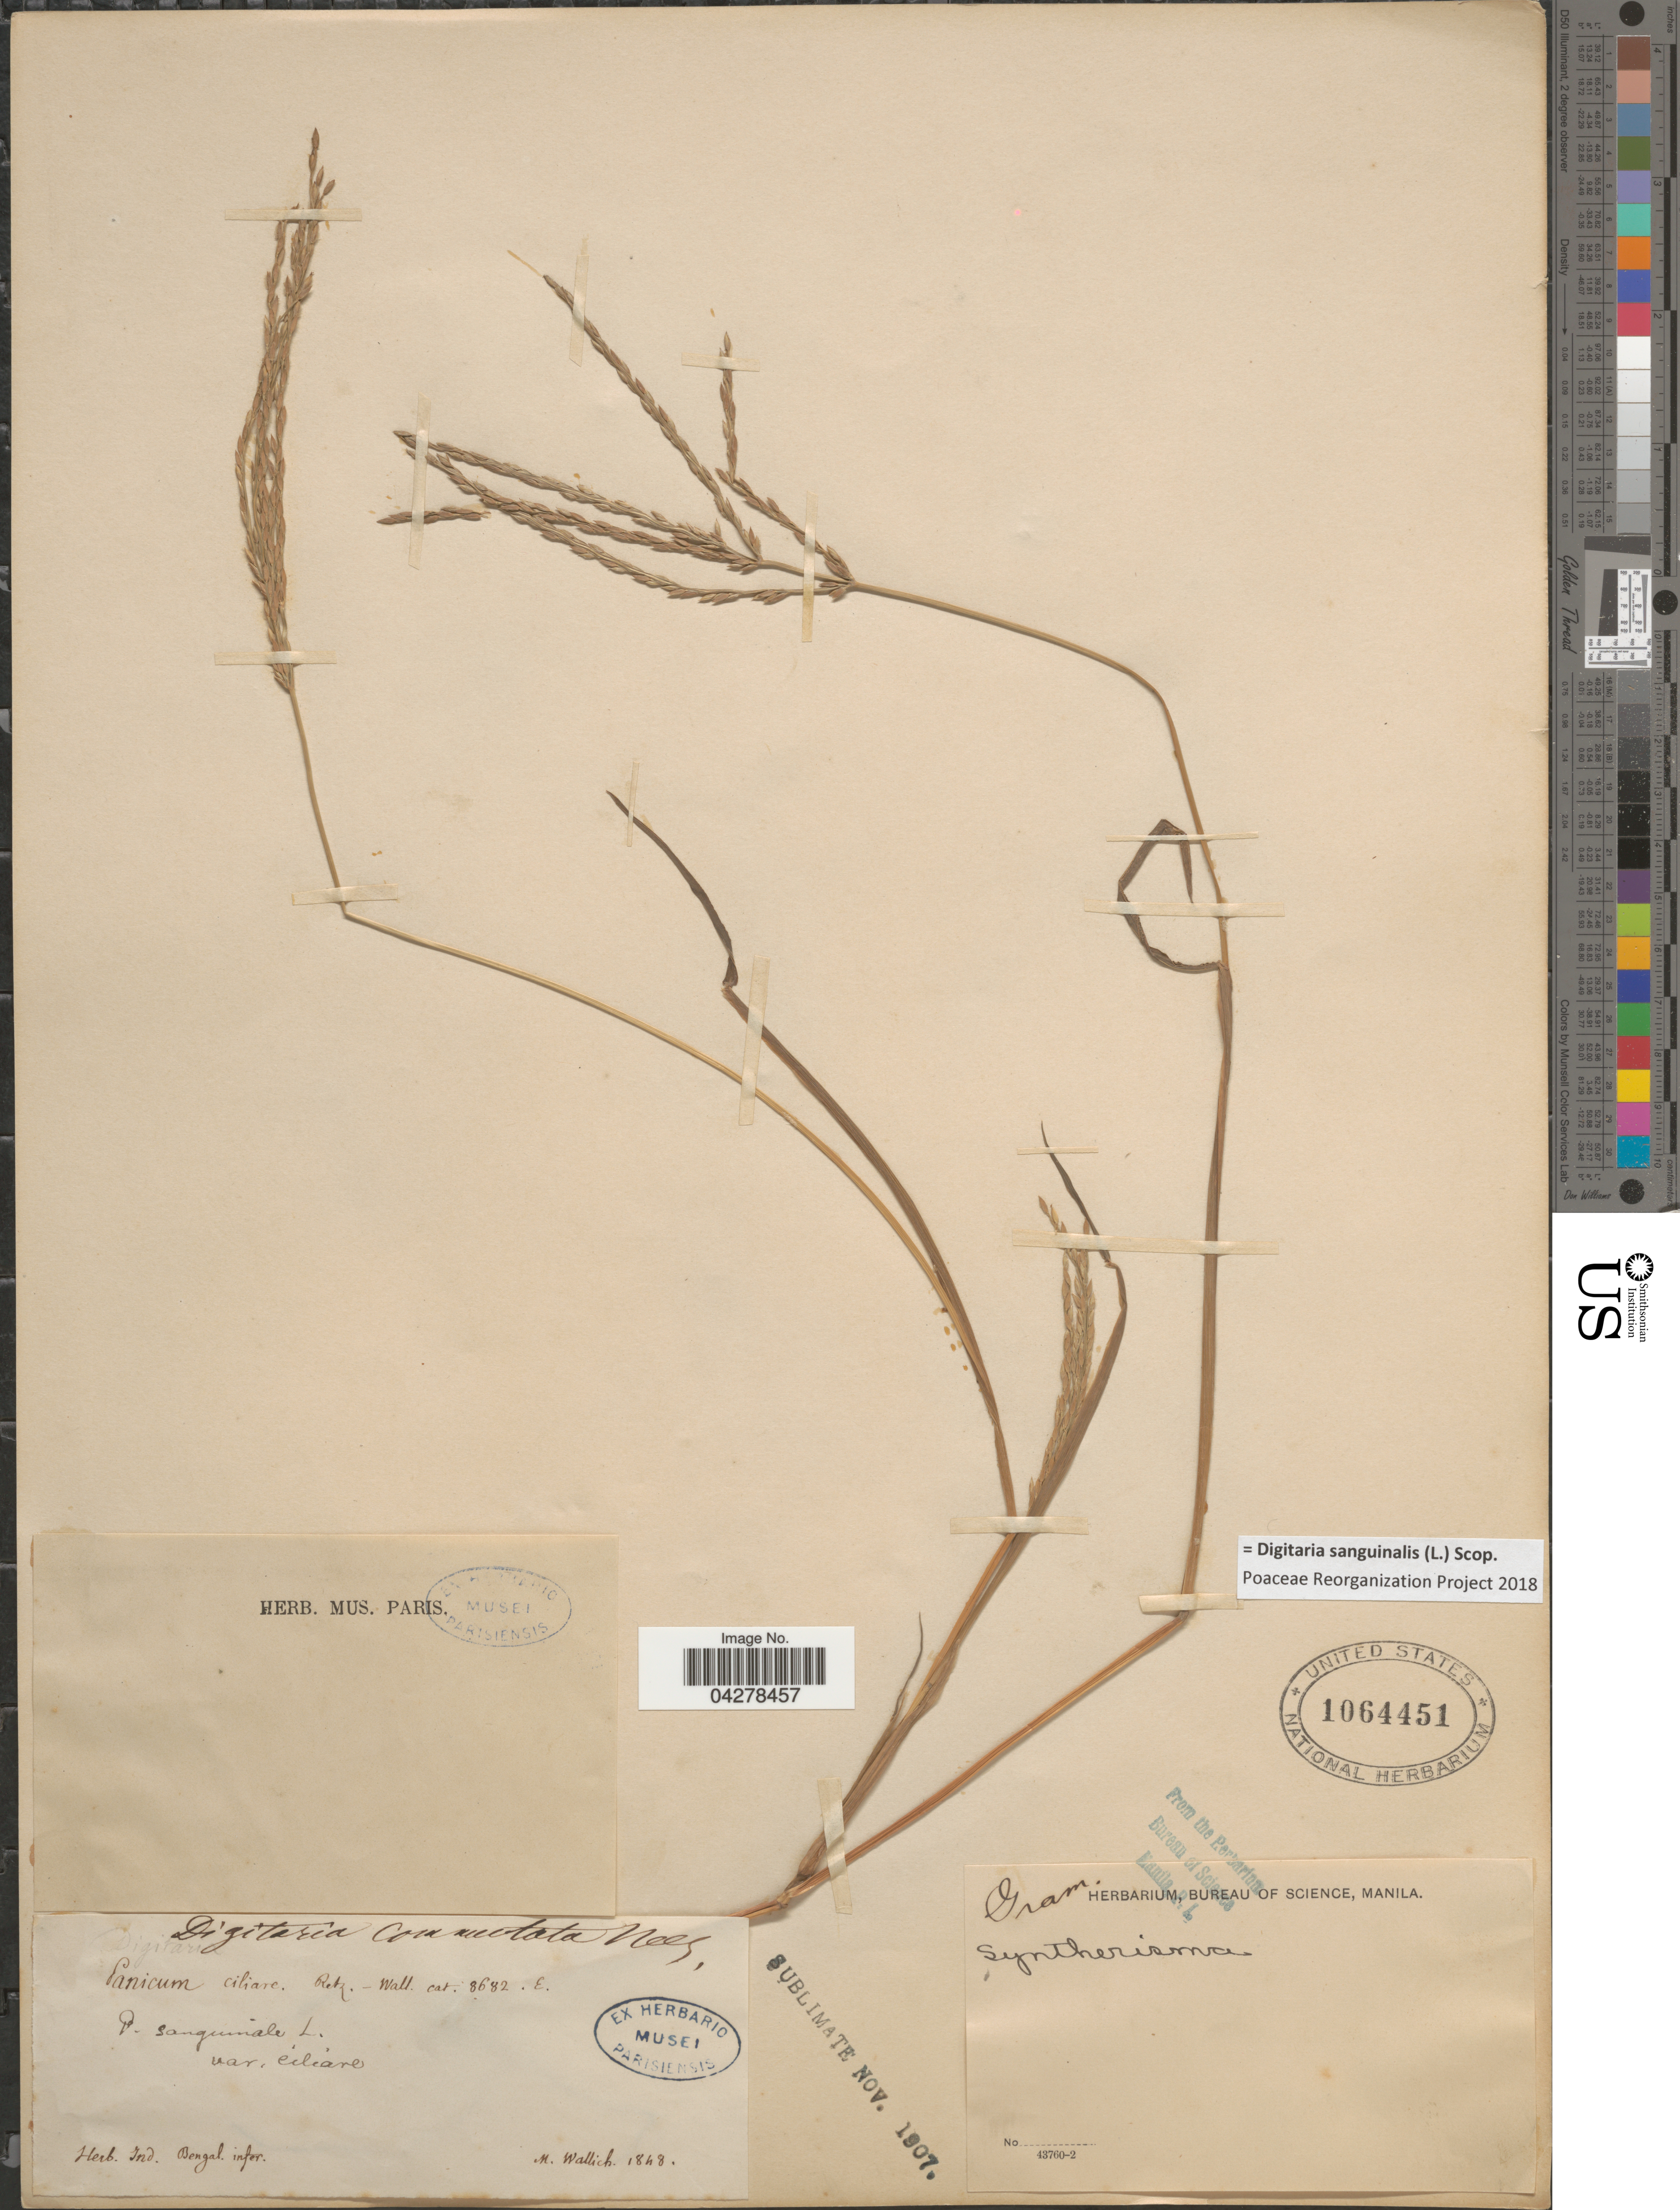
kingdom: Plantae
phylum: Tracheophyta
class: Liliopsida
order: Poales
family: Poaceae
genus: Digitaria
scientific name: Digitaria sanguinalis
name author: (L.) Scop.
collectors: M. Wallich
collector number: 8682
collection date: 1848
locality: Bengal infer.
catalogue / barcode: US 1064451